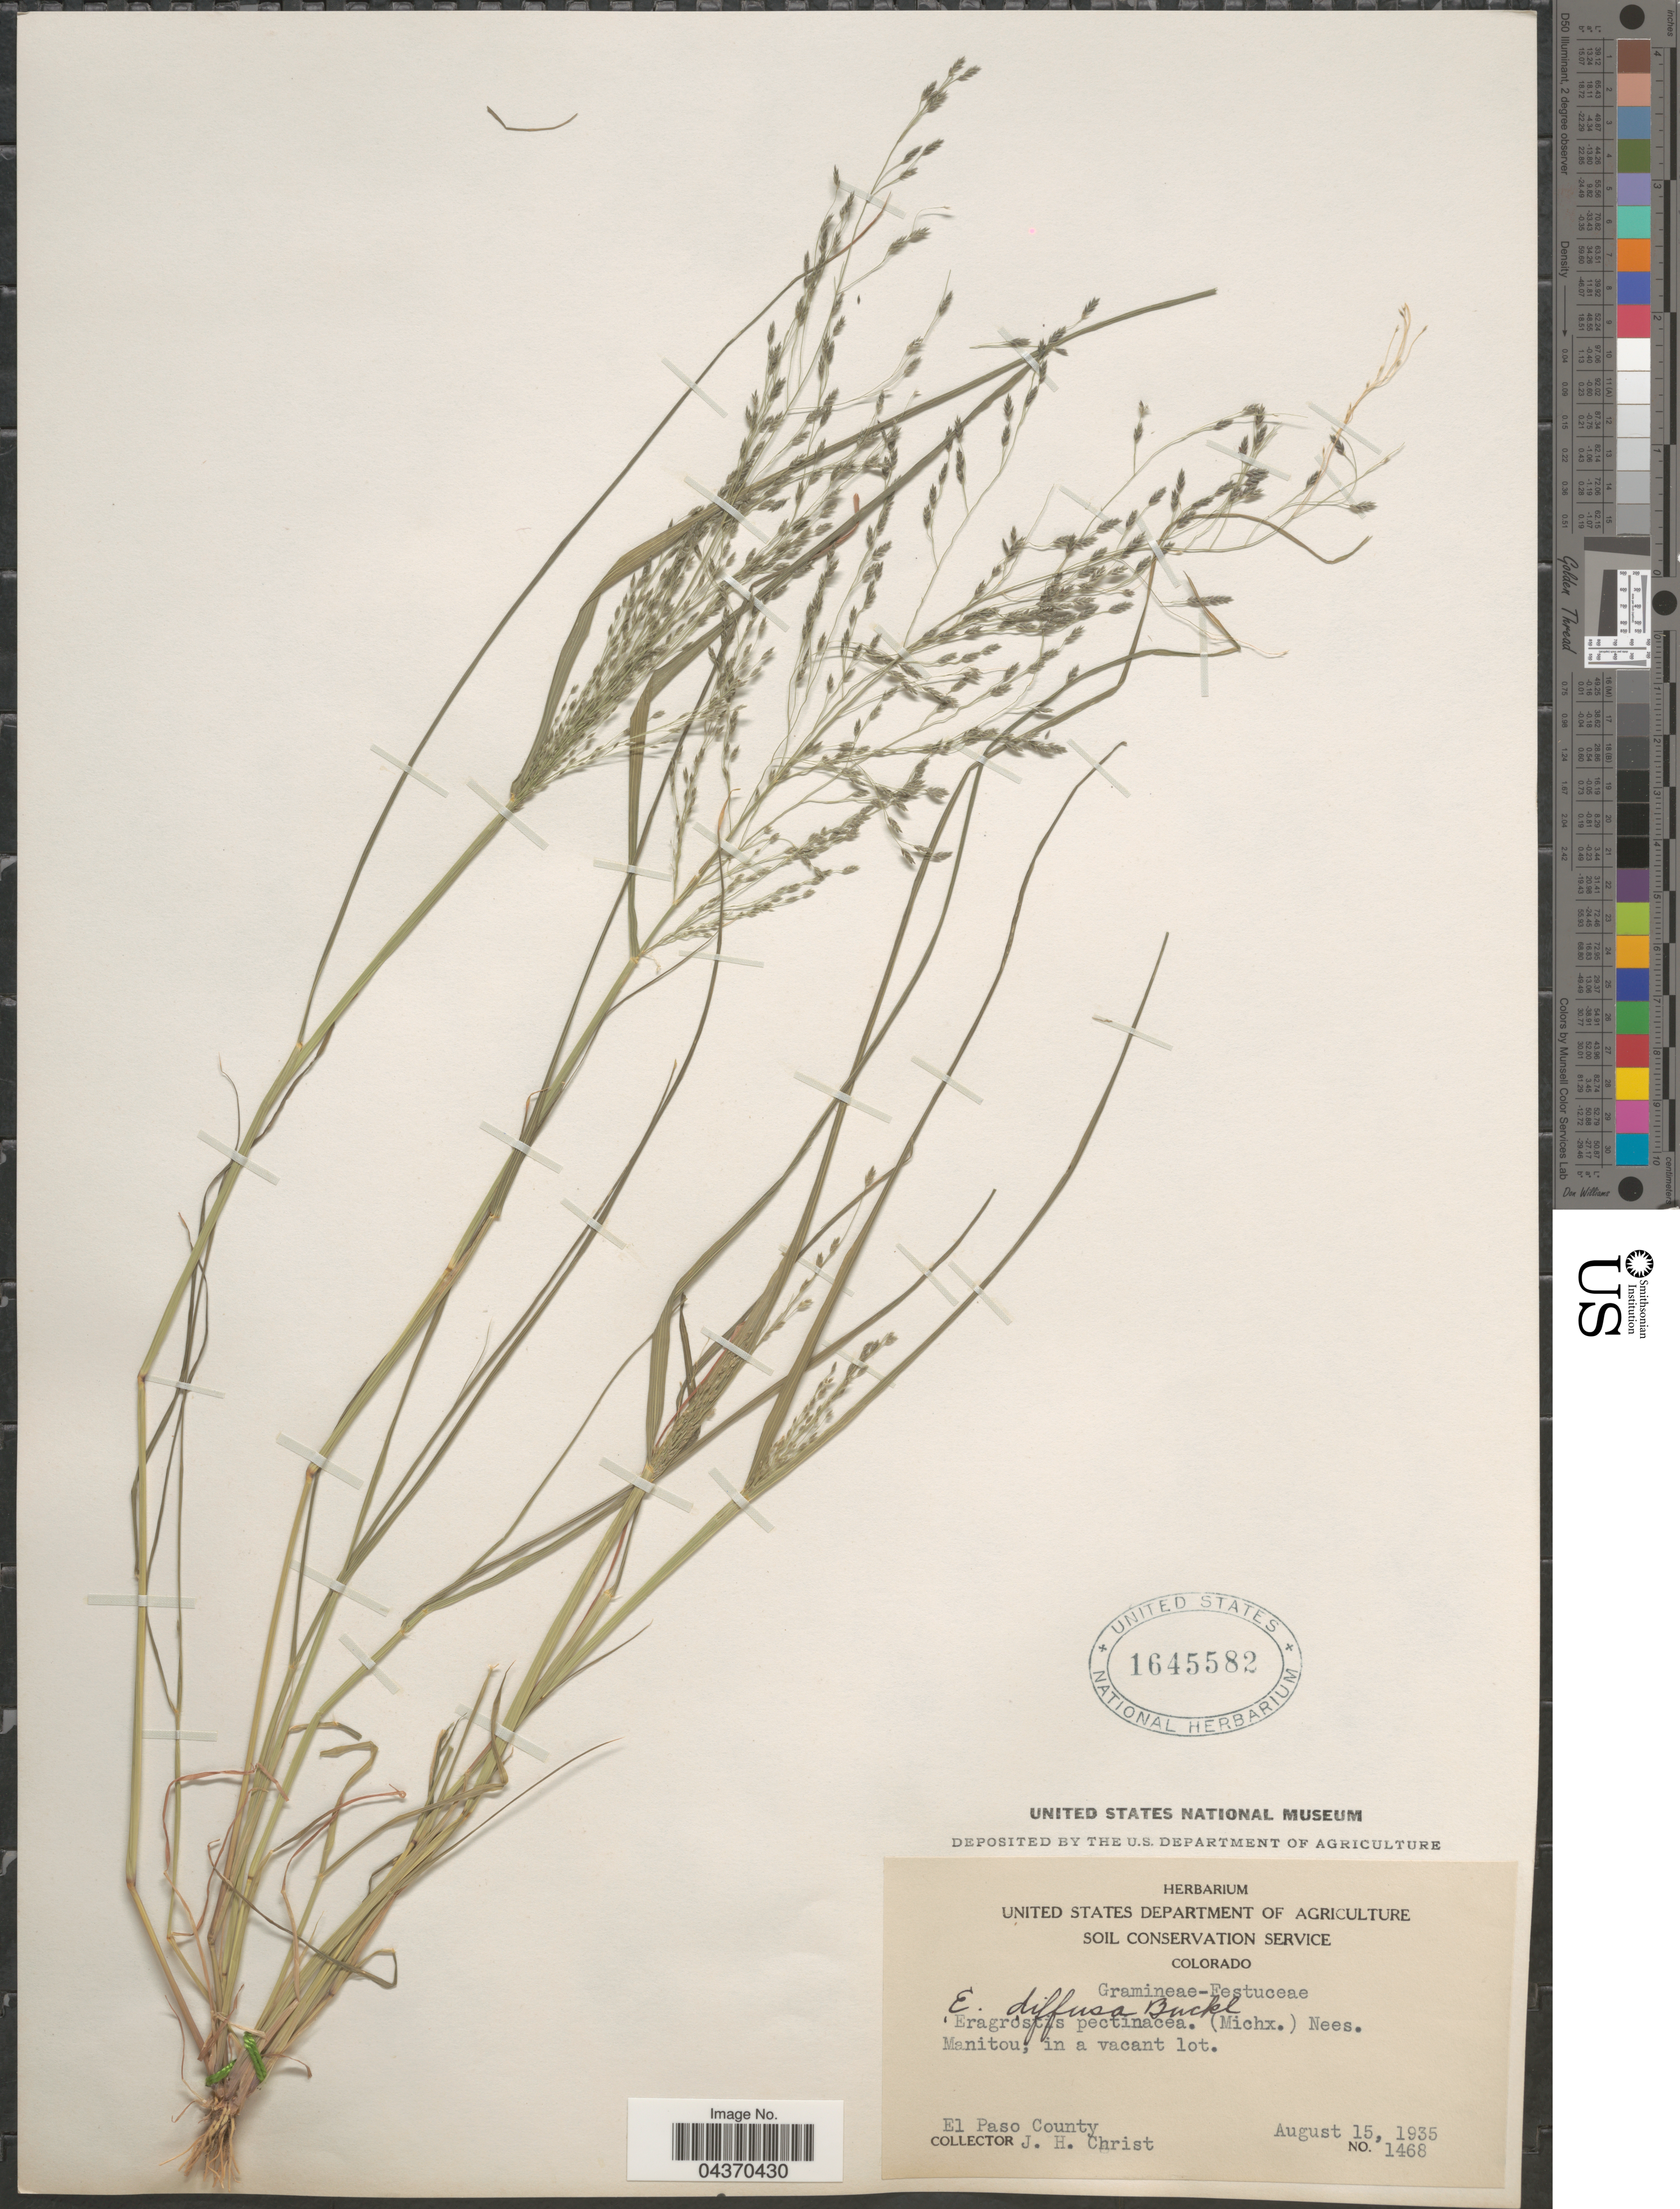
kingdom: Plantae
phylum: Tracheophyta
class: Liliopsida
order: Poales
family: Poaceae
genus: Eragrostis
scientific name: Eragrostis pectinacea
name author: (Michx.) Nees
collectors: J. H. Christ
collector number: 1468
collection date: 1935-08-15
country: United States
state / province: Colorado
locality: Manitou; in a vacant lot. El Paso County.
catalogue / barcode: US 1645582